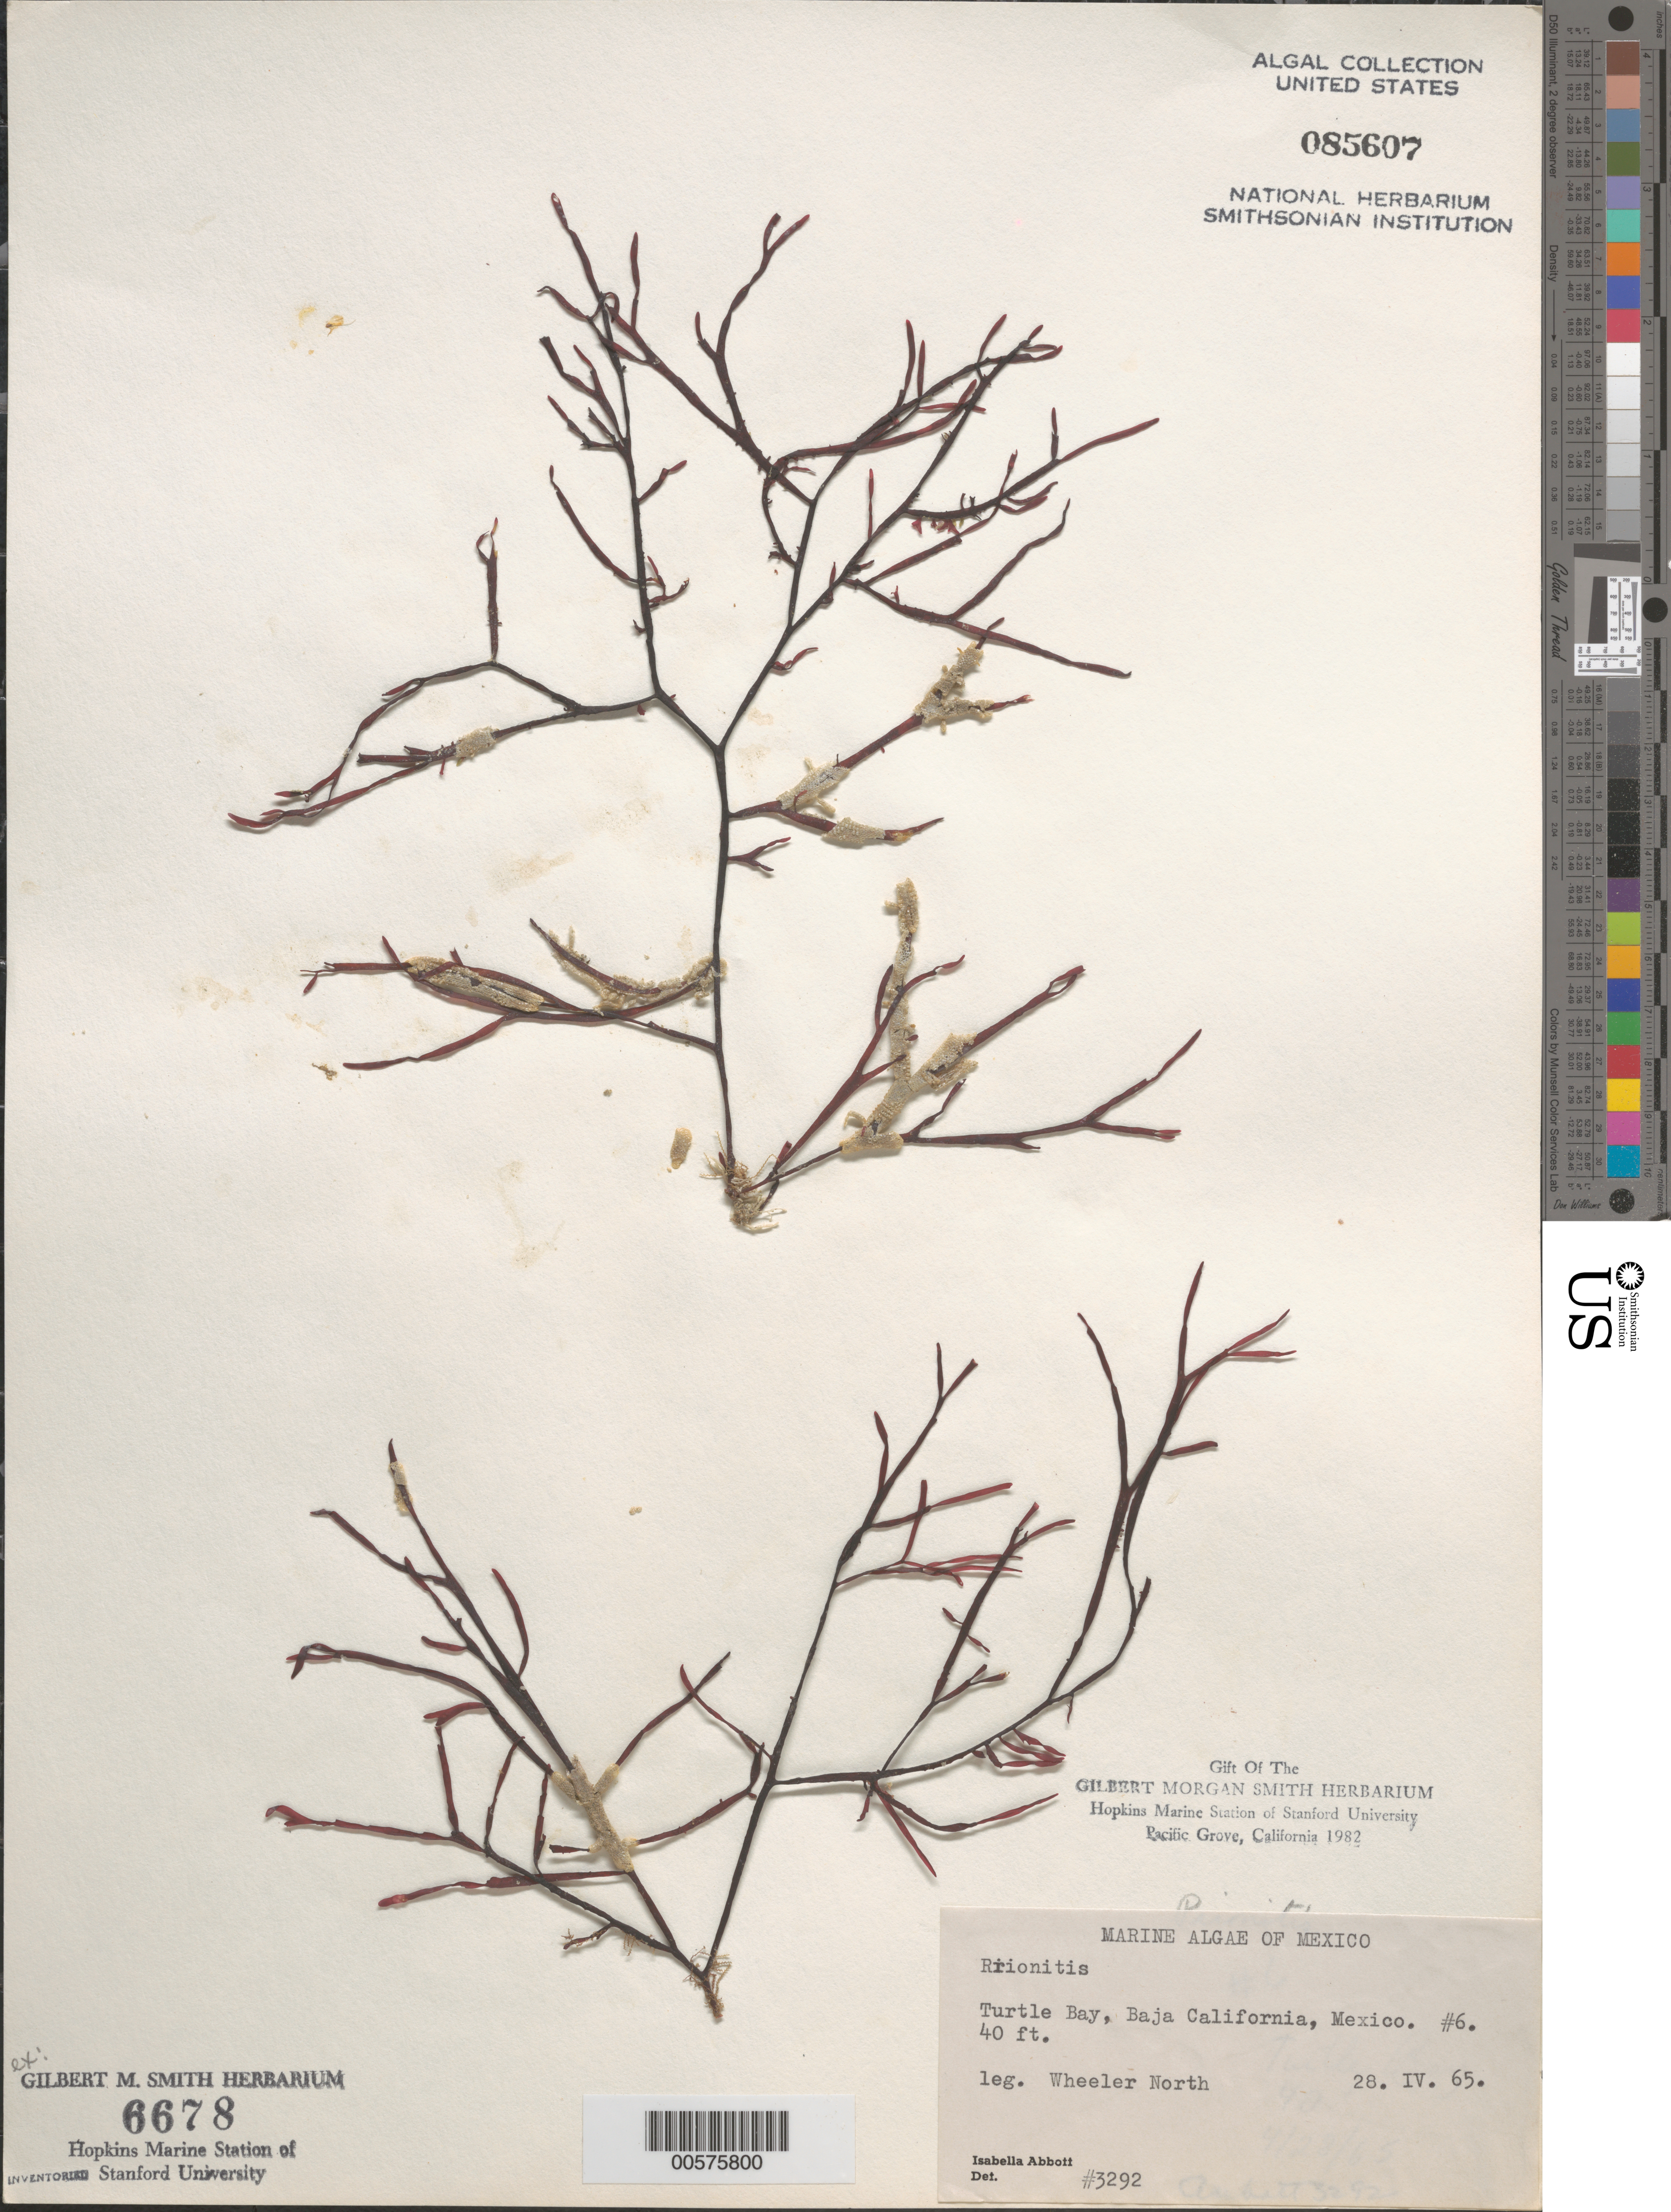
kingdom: Plantae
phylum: Rhodophyta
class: Florideophyceae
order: Cryptonemiales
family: Cryptonemiaceae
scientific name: Prionitis sp.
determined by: Abbott, Isabella A.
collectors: W. North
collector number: IAA 3292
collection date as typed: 28 Apr 1965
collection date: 1965-04-28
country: Mexico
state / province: Baja California Sur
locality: Bahia Tortuga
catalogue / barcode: US 85607